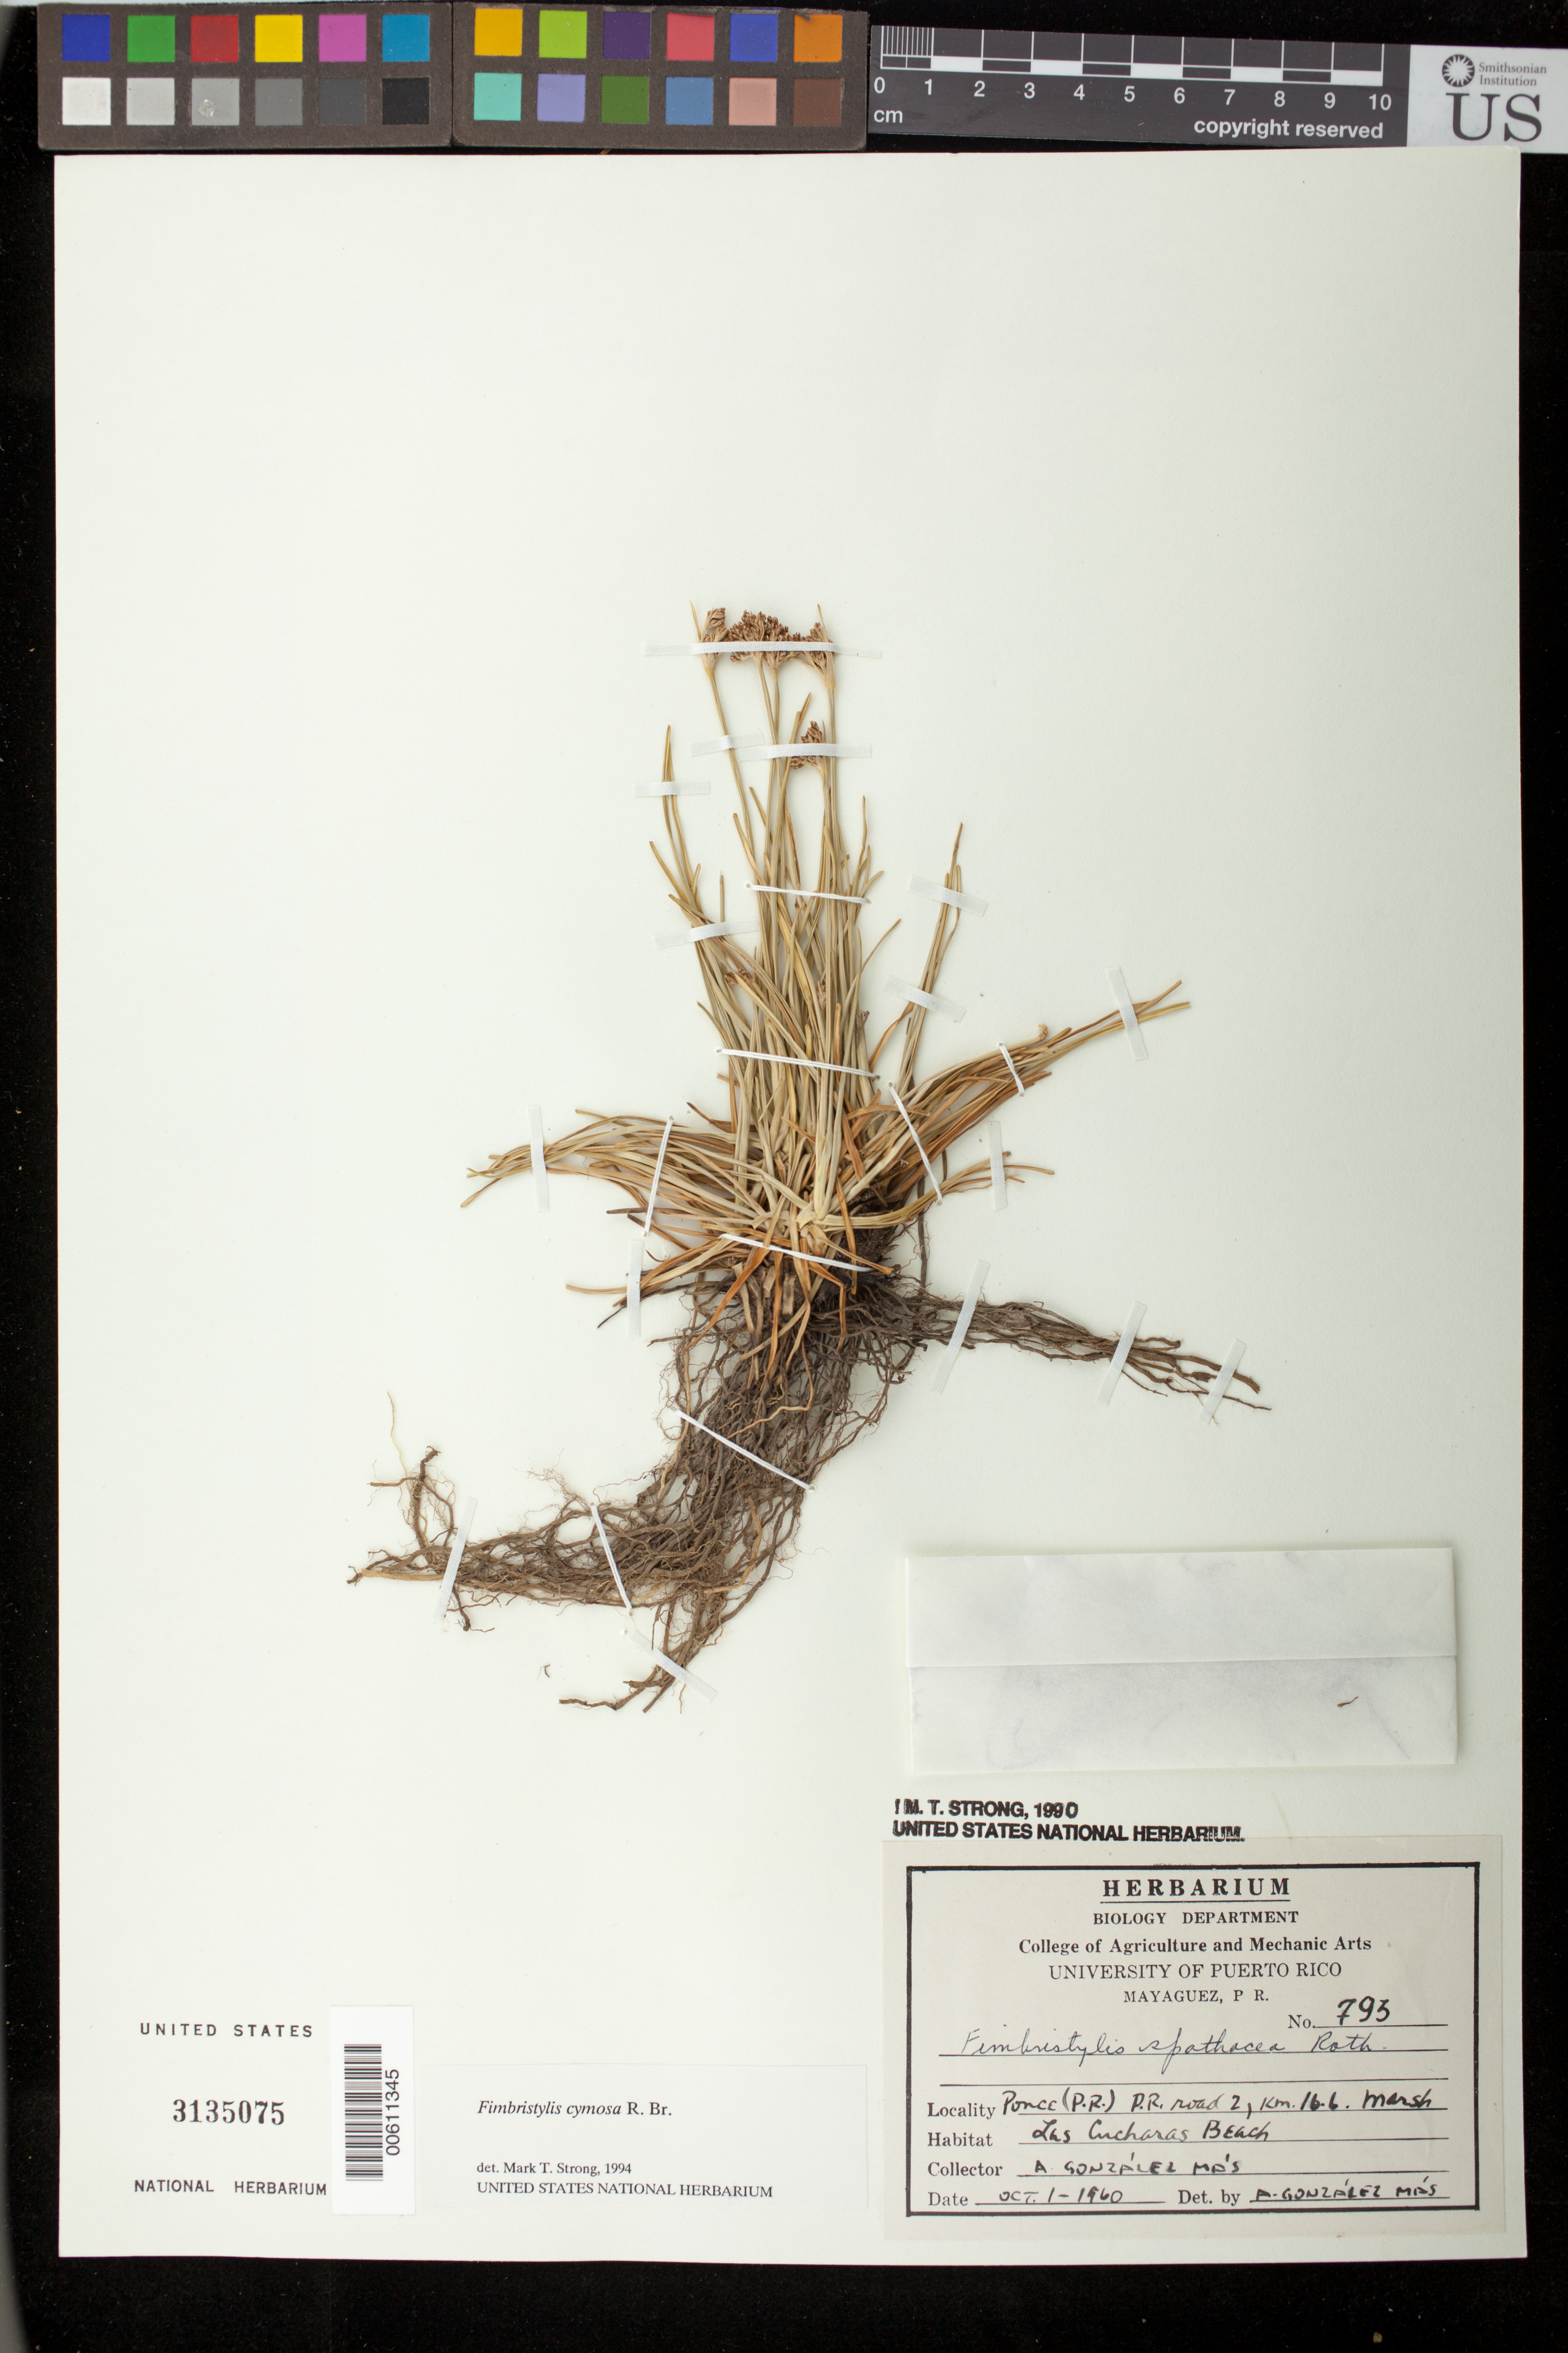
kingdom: Plantae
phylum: Tracheophyta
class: Liliopsida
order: Poales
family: Cyperaceae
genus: Fimbristylis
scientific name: Fimbristylis cymosa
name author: R. Br.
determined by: Strong, M. T., (US), Smithsonian Institution - National Museum of Natural History (UNITED STATES)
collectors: A. González Más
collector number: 793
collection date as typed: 01 Oct 1960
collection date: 1960-10-01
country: Puerto Rico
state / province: Ponce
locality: P.R. Rd. 2, Km. 16.6; Las Cucharas Beach.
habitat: Marsh.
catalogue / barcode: US 3135075